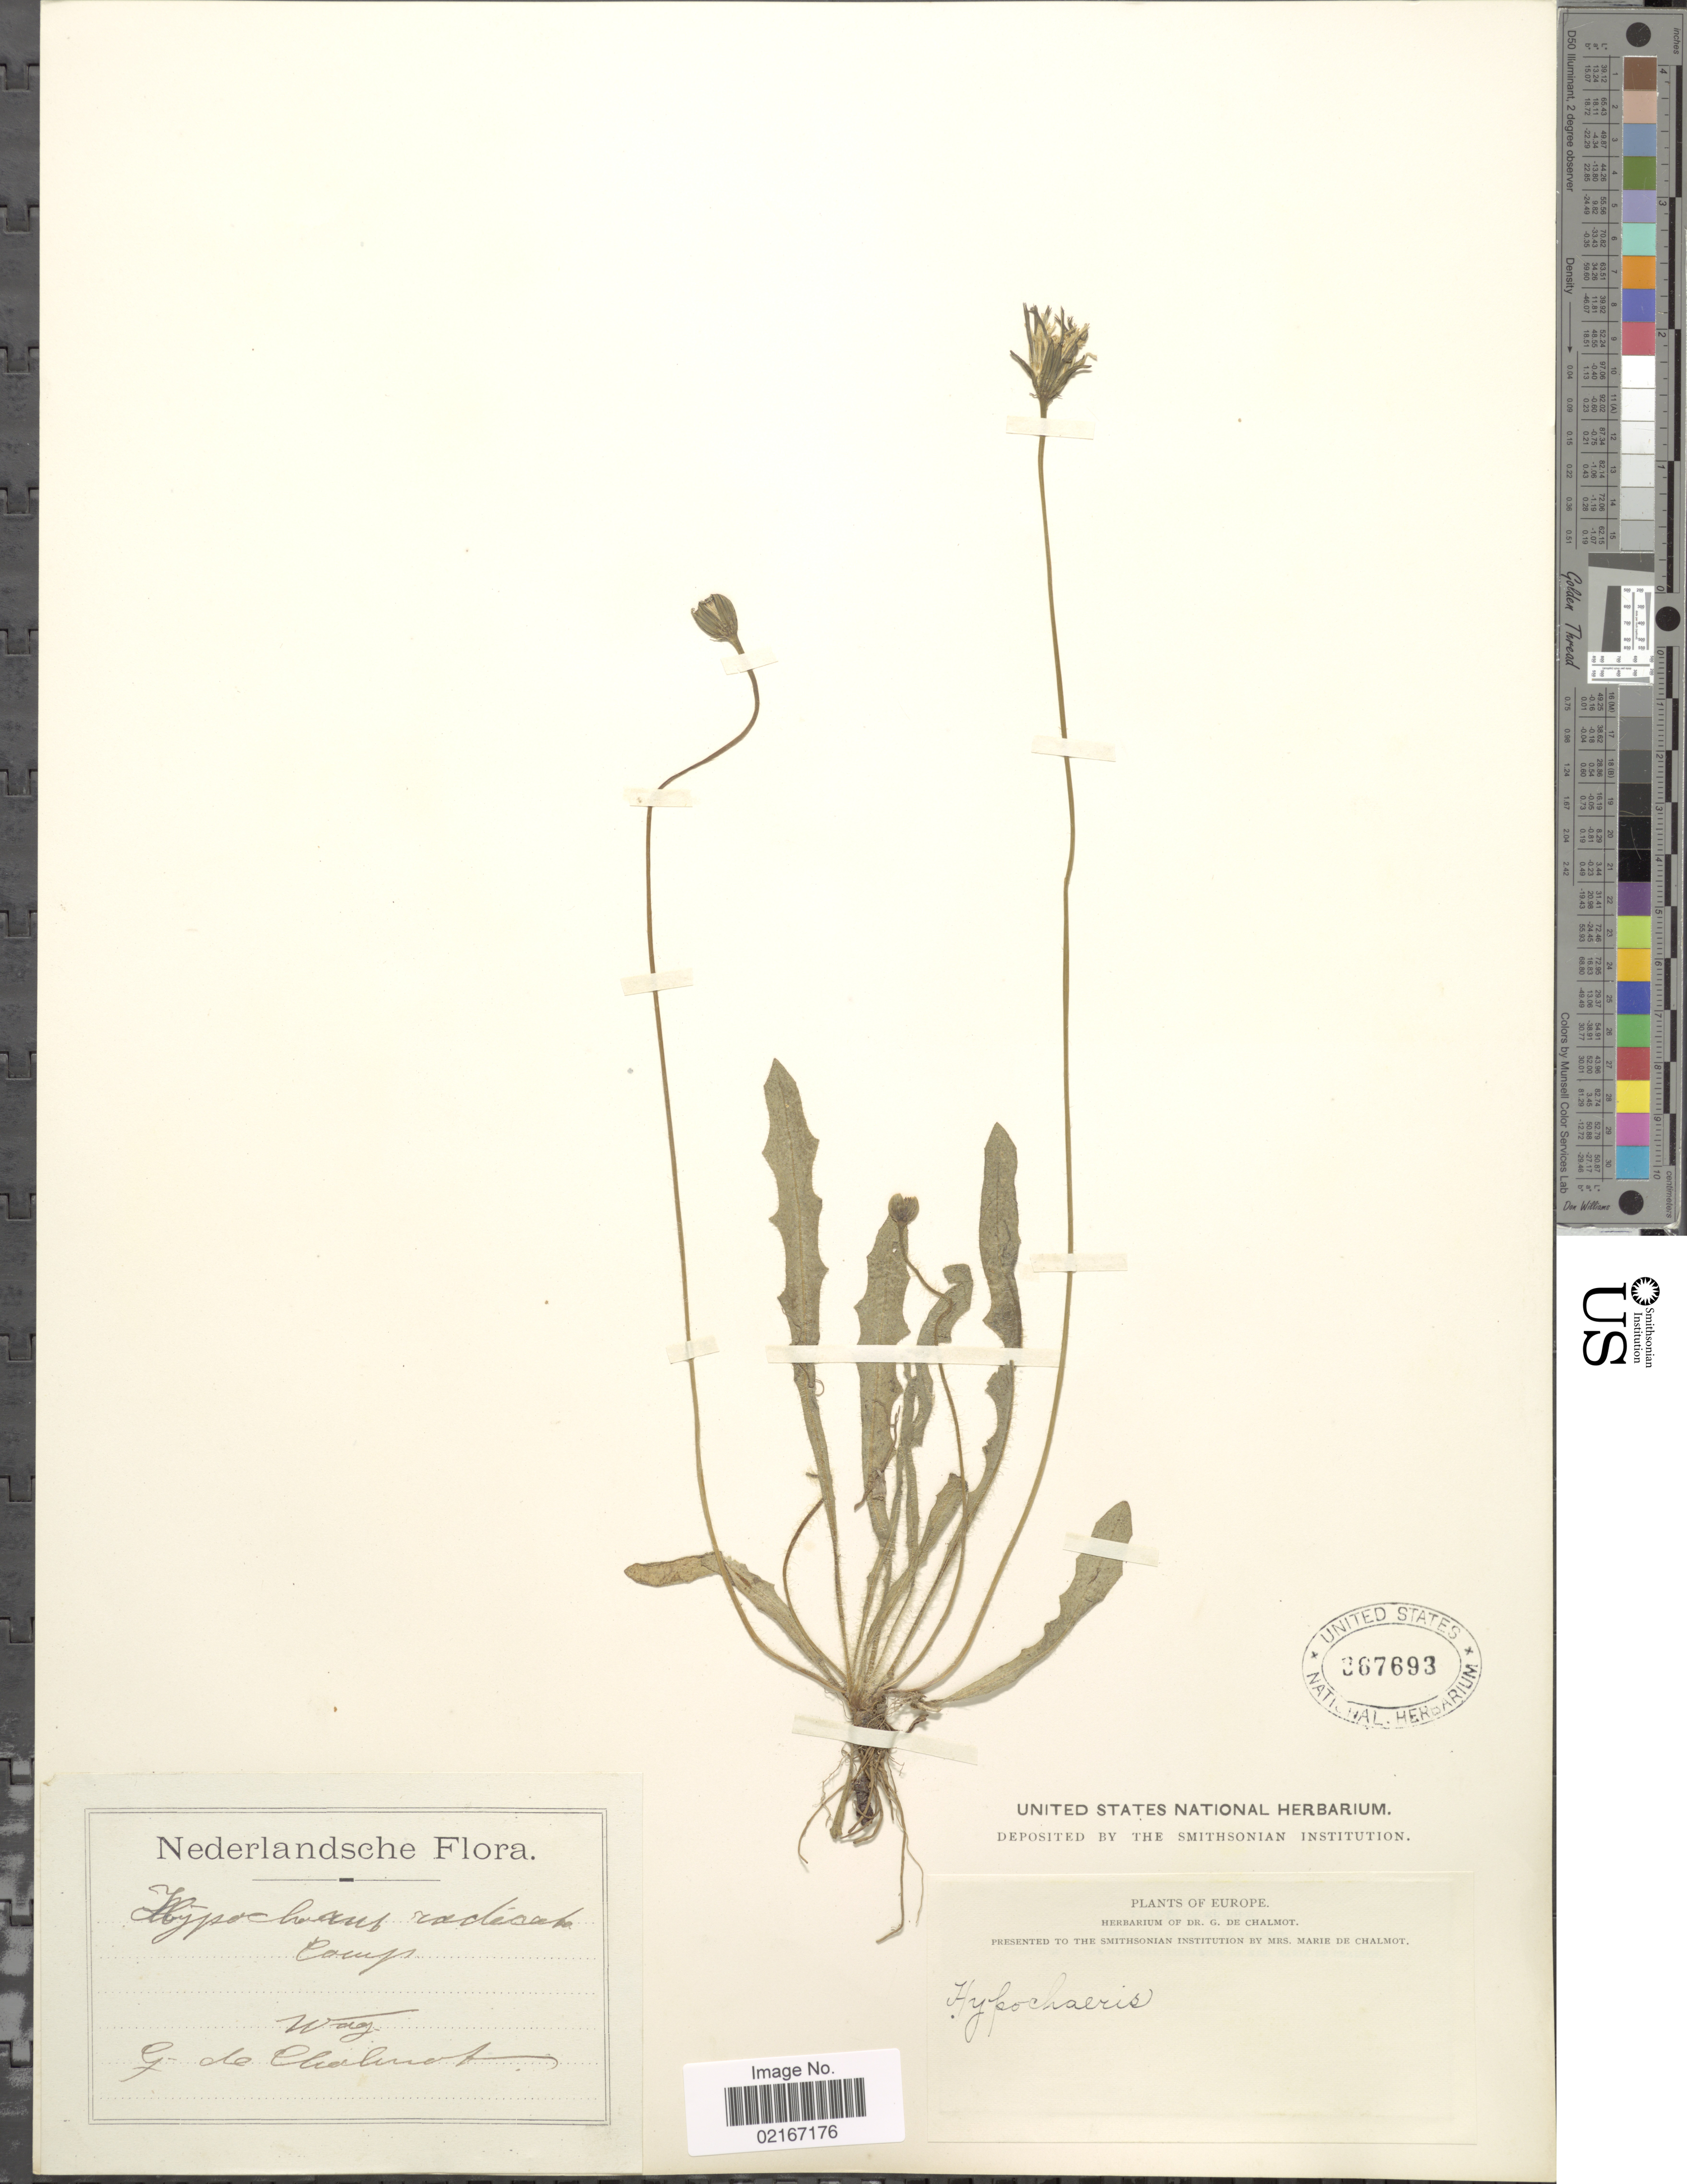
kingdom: Plantae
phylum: Tracheophyta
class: Magnoliopsida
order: Asterales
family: Asteraceae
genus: Hypochaeris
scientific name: Hypochaeris radicata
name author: L.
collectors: G. de Chalmot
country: Netherlands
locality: Weeg.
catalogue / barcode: US 367693